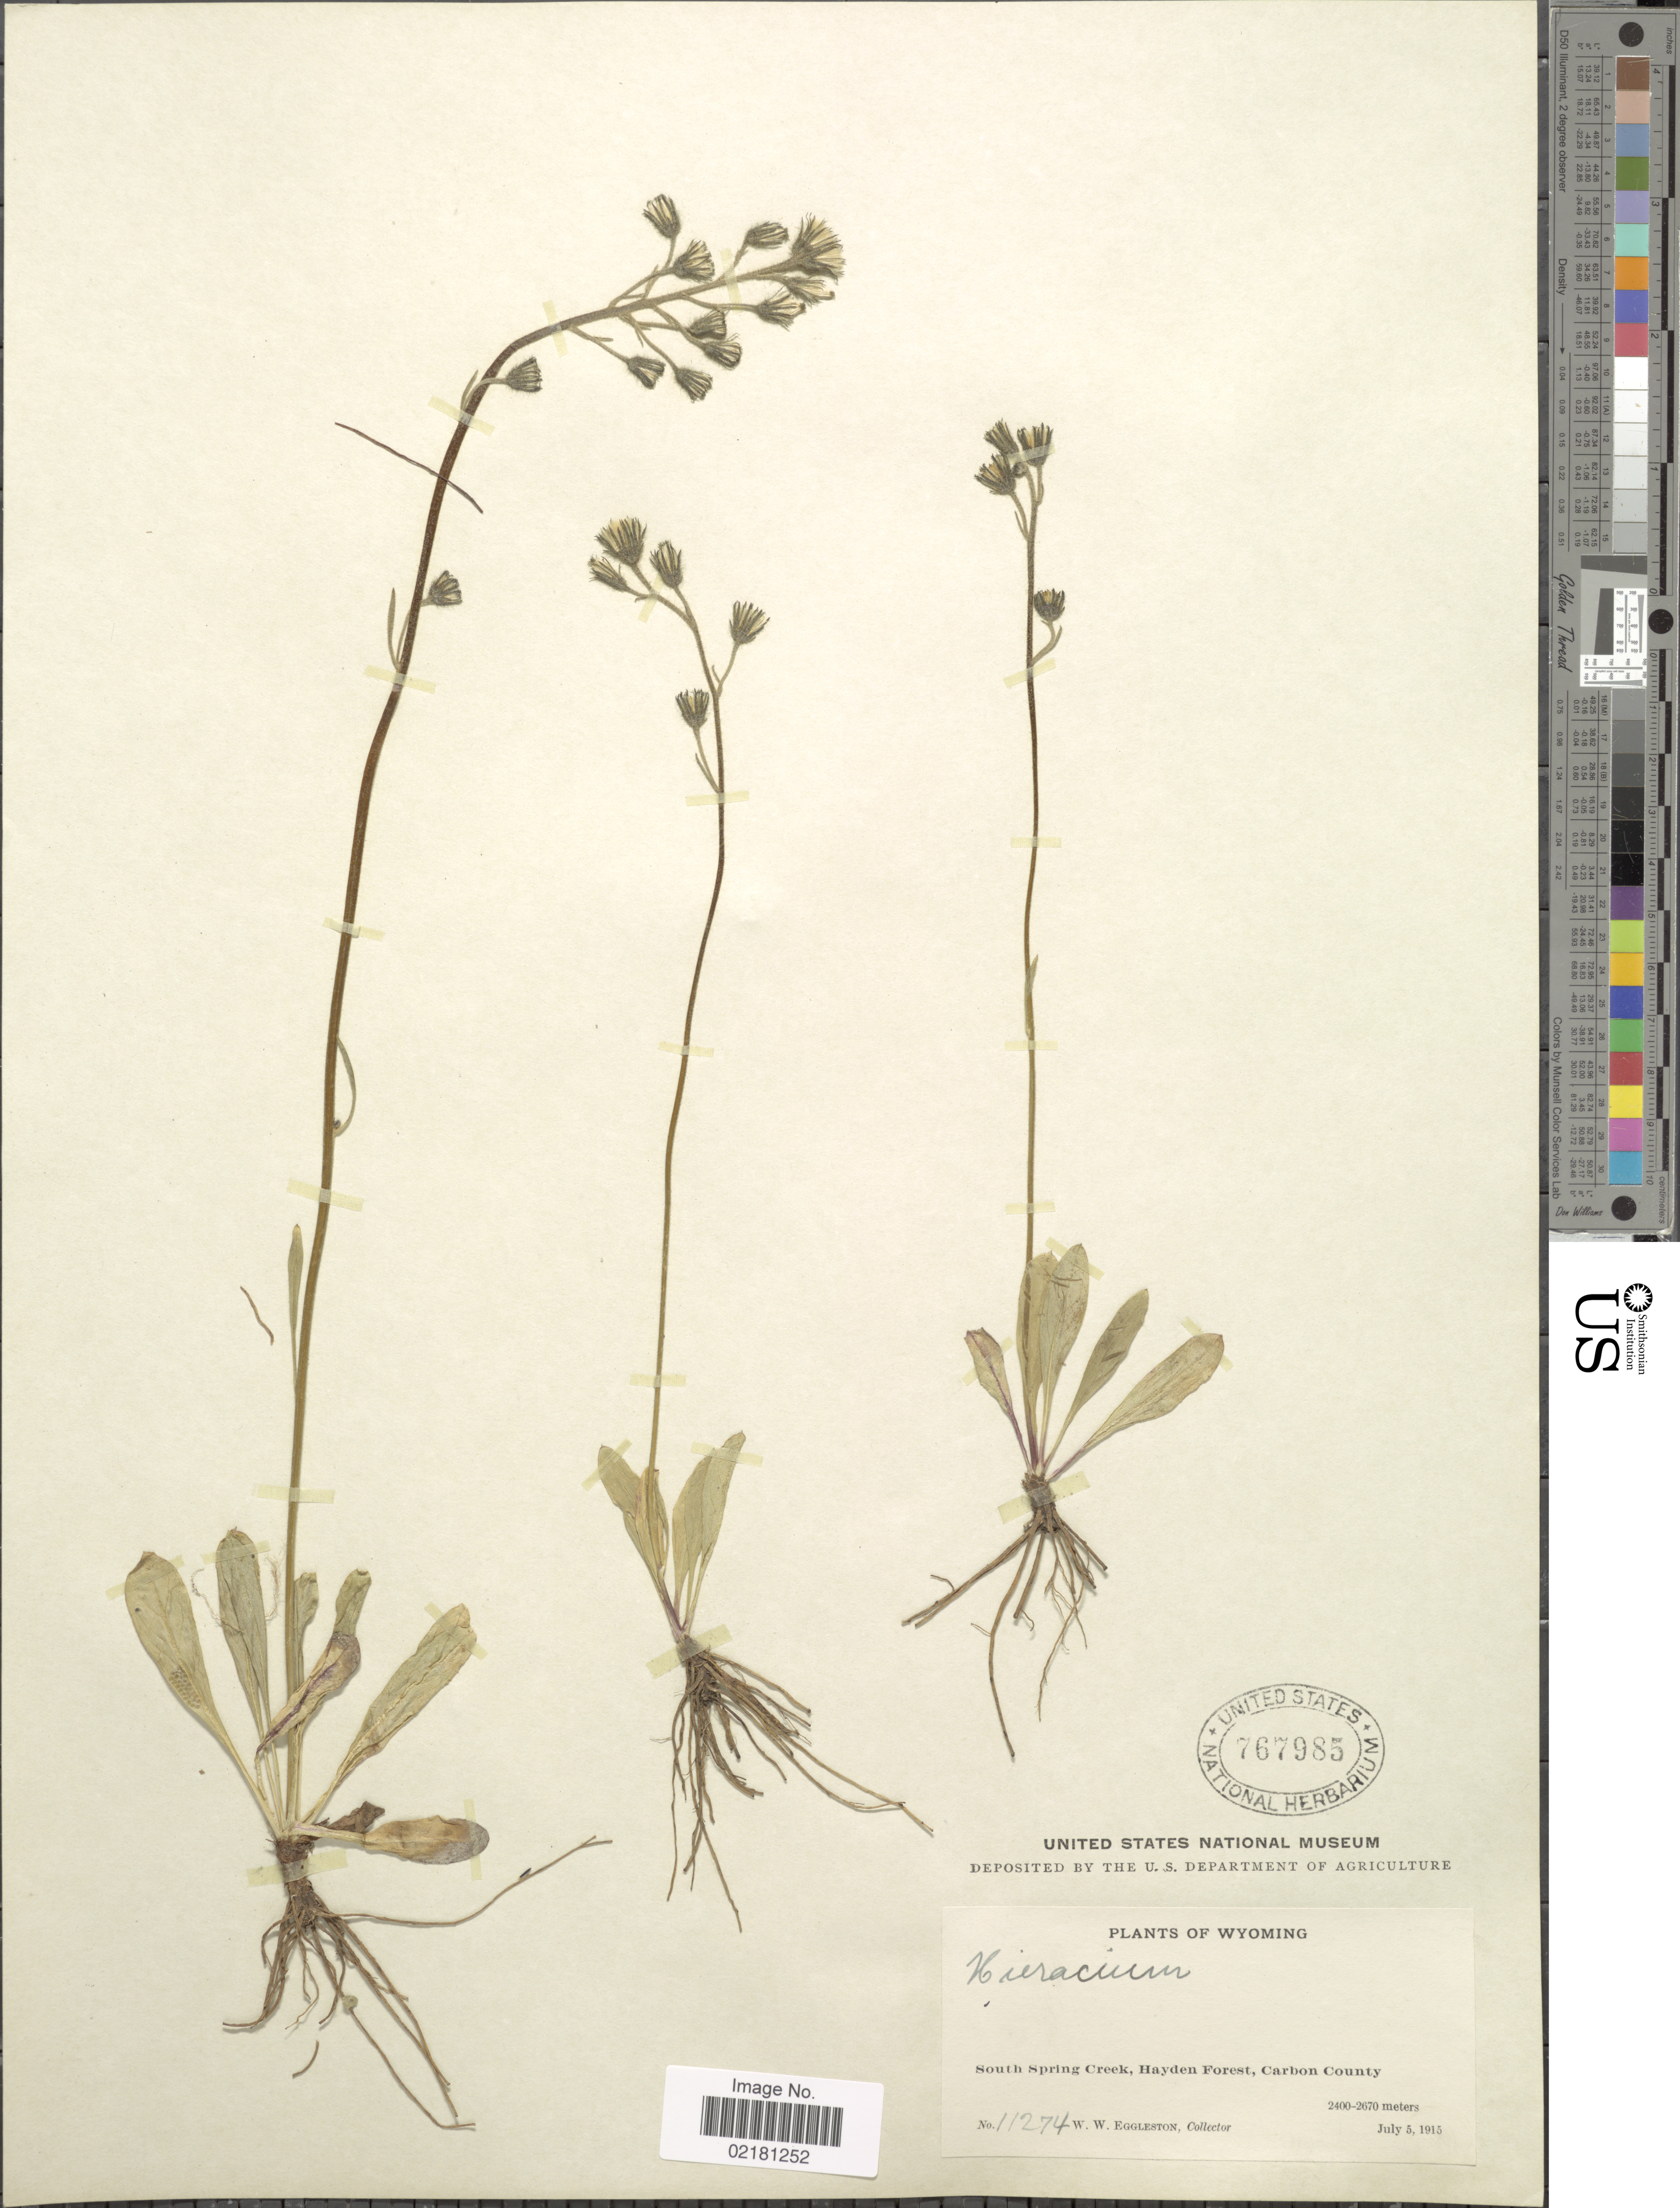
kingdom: Plantae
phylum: Tracheophyta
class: Magnoliopsida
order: Asterales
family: Asteraceae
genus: Hieracium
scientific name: Hieracium repandulare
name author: Druce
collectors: W. W. Eggleston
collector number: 1274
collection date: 1915-07-05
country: United States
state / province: Wyoming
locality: South Spring Creek, Hayden Forest, Carbon County.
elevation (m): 2400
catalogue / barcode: US 767985